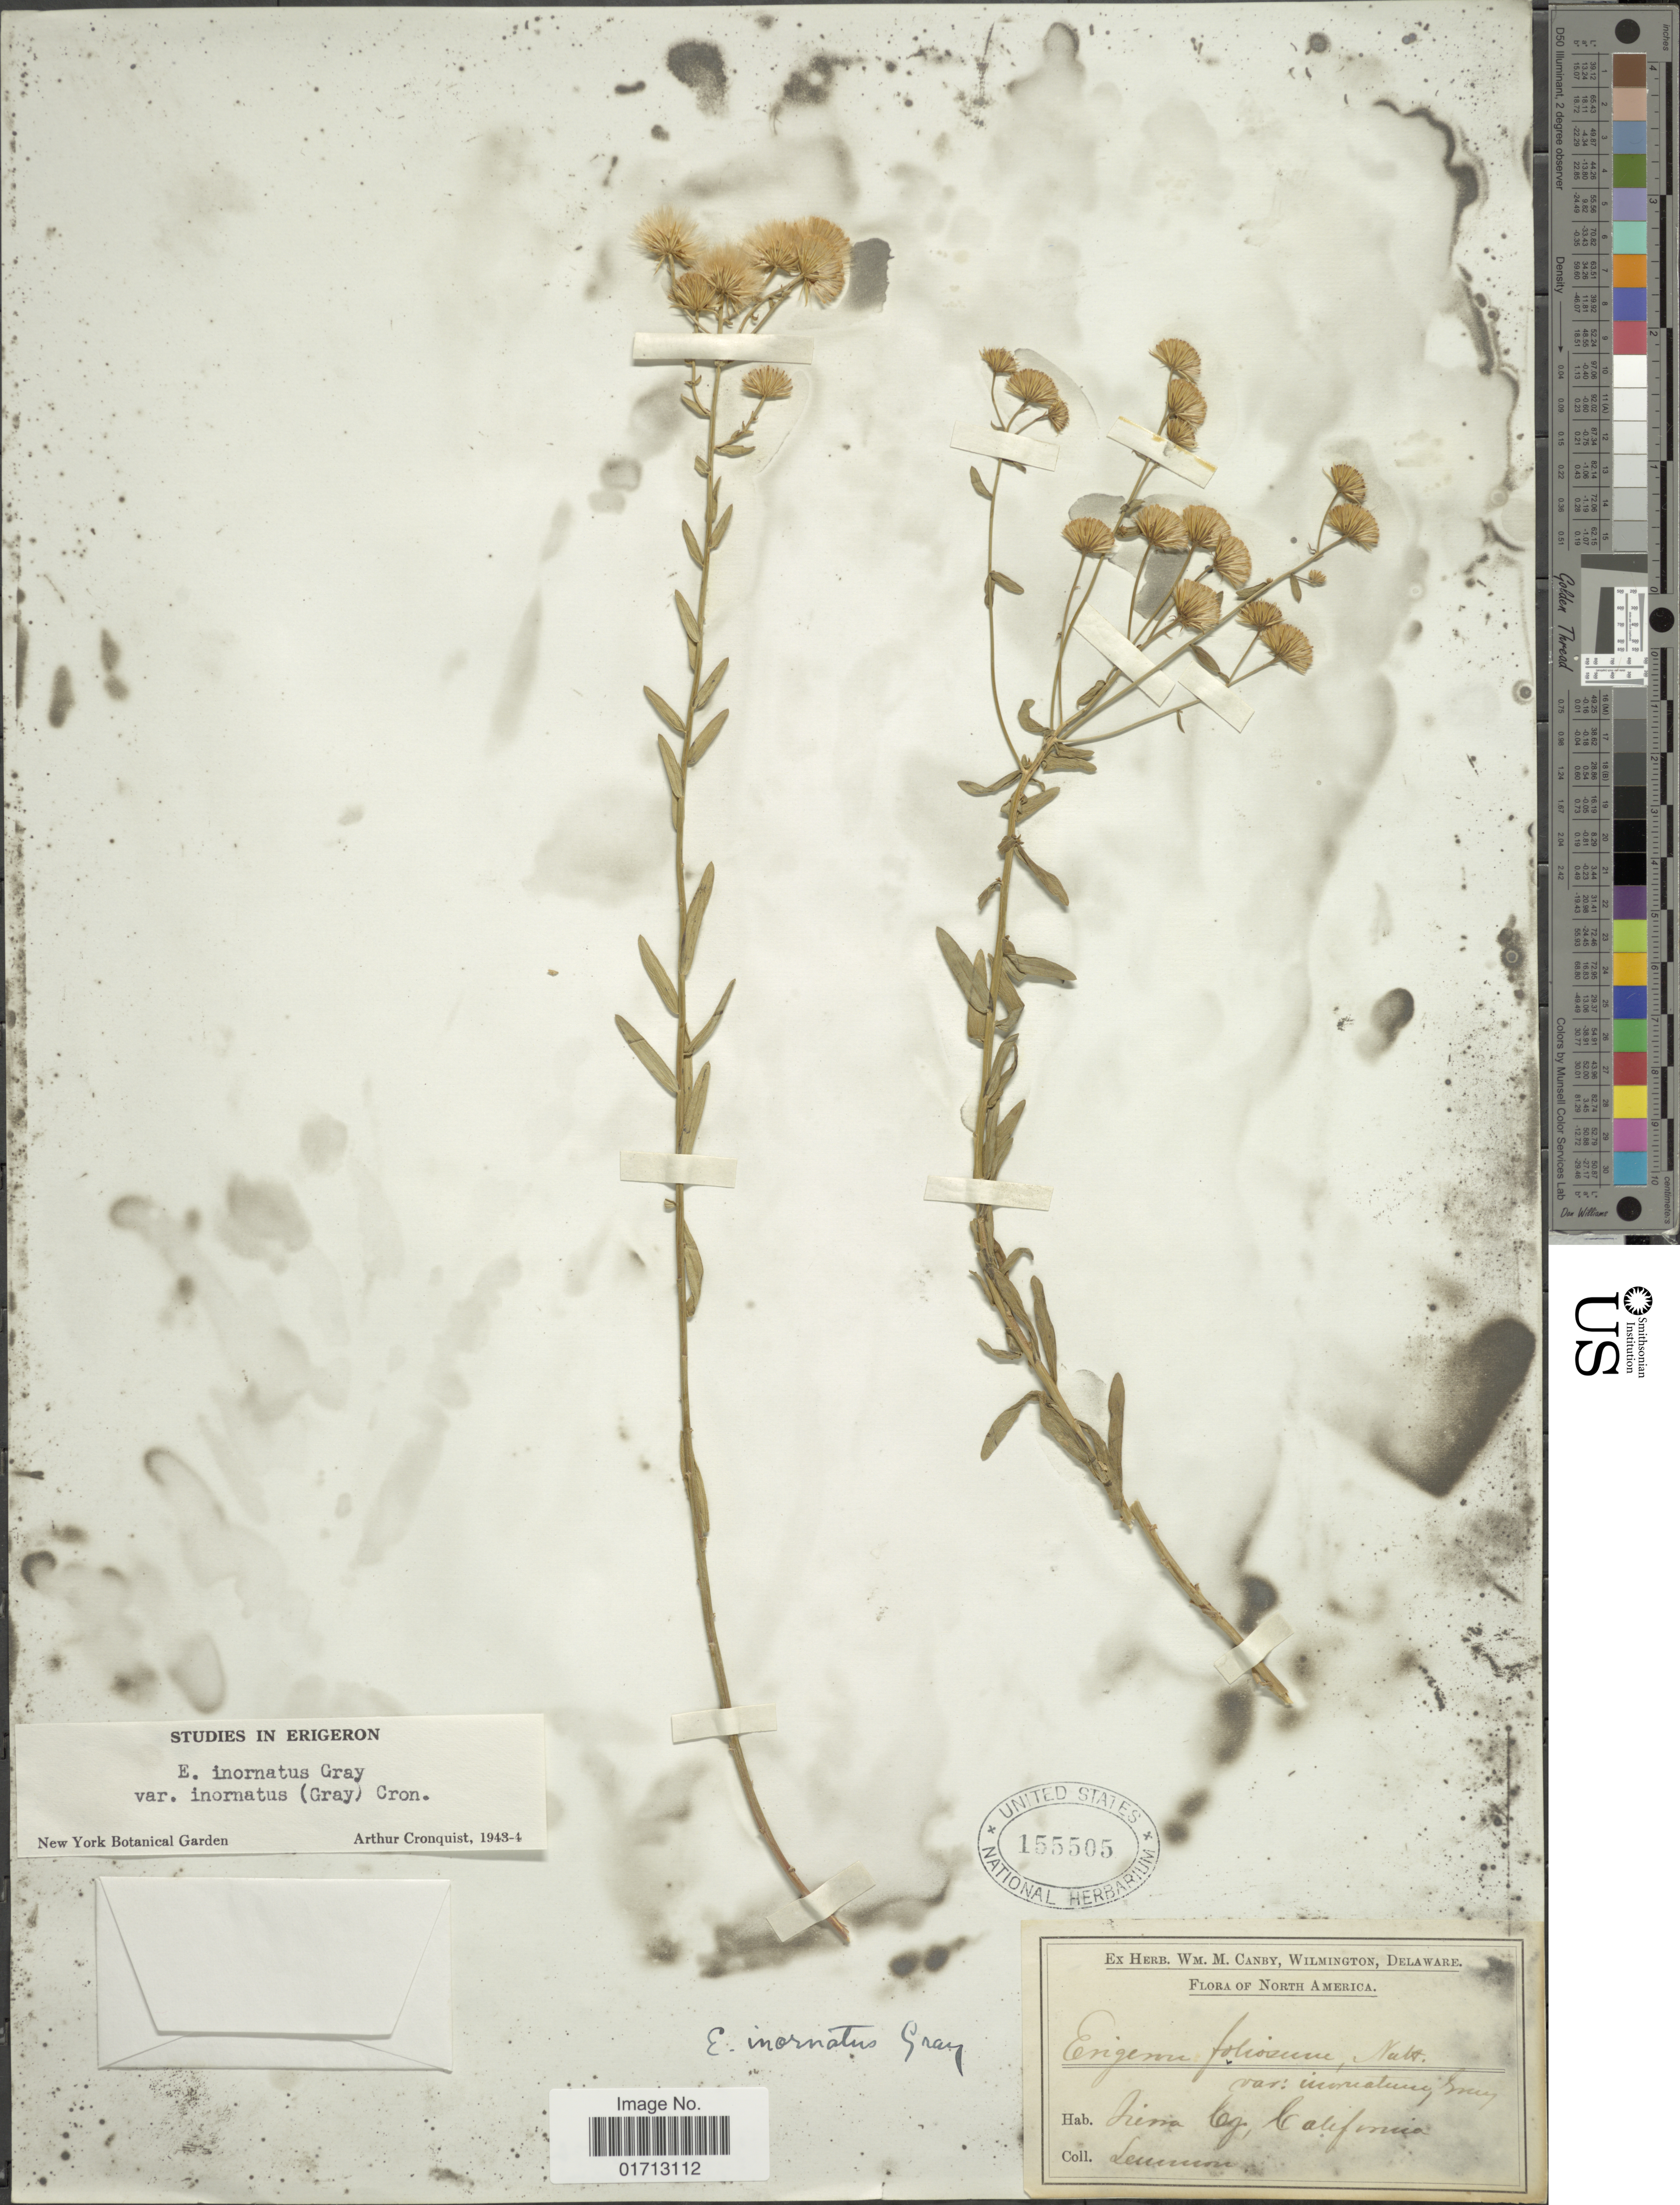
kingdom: Plantae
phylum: Tracheophyta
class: Magnoliopsida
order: Asterales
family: Asteraceae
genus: Erigeron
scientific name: Erigeron inornatus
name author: (A. Gray) A. Gray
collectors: -- Lemmon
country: United States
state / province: California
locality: North America, Zuma Oj.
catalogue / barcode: US 155505